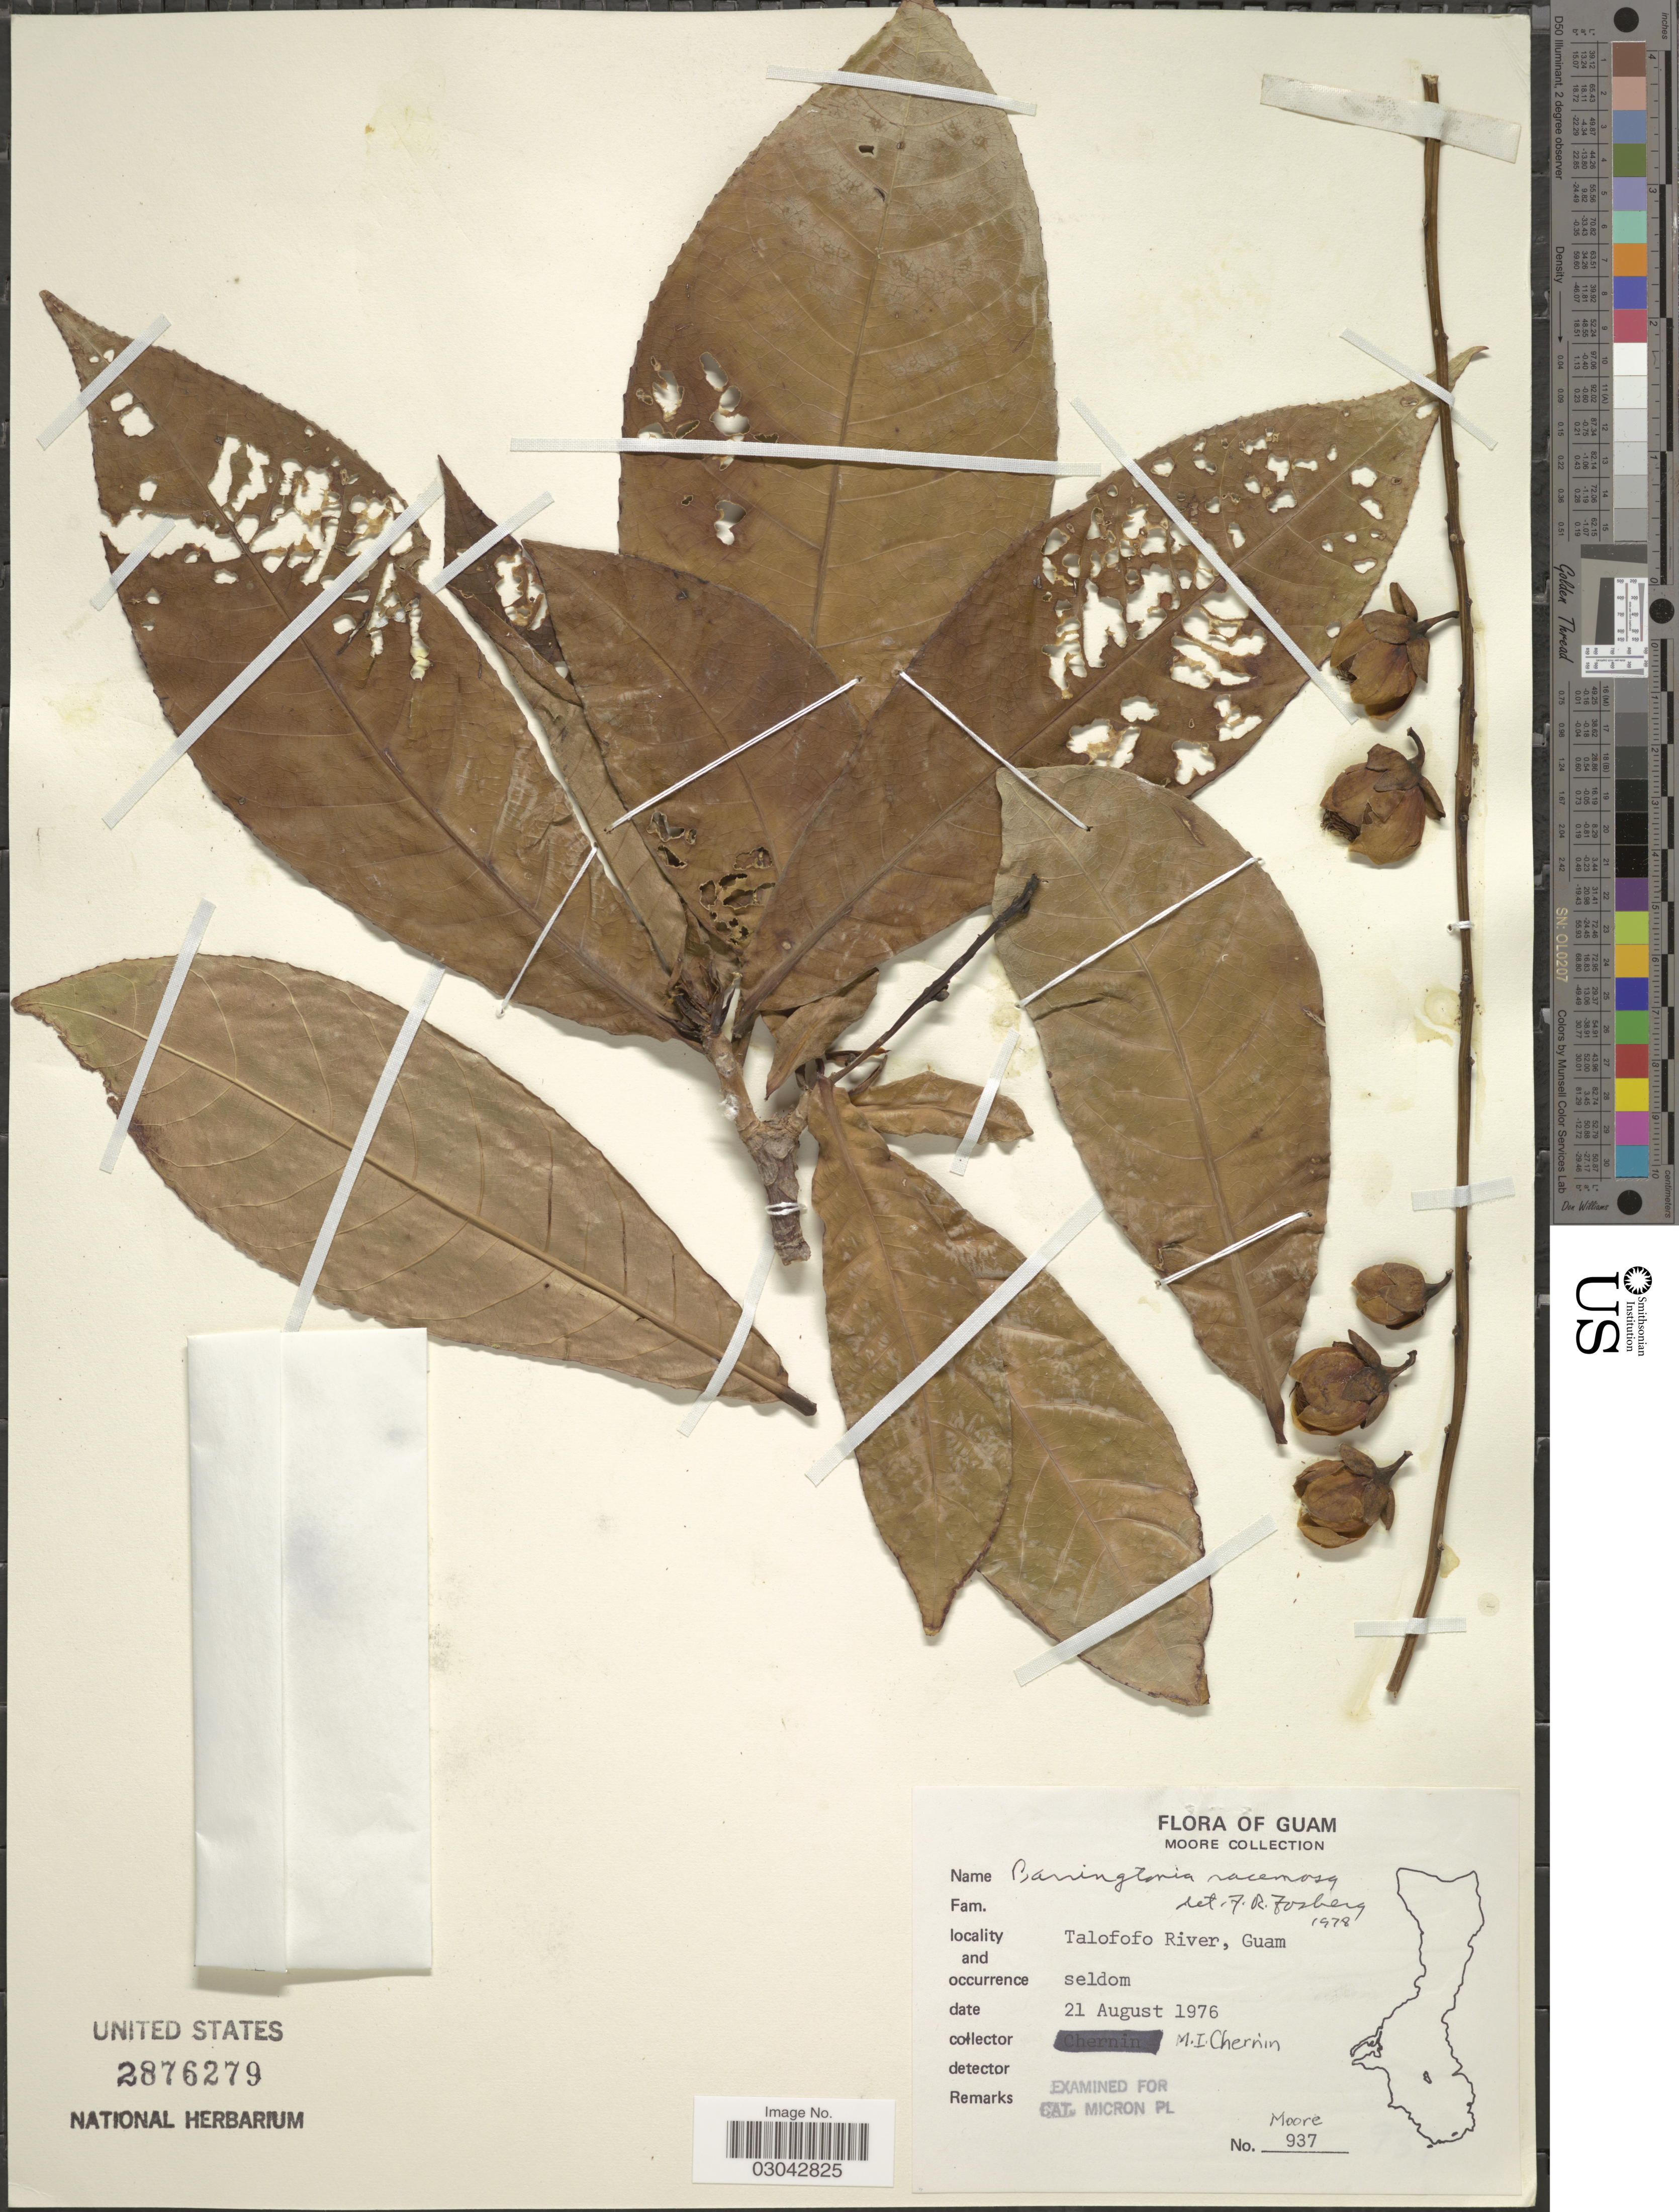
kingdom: Plantae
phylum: Tracheophyta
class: Magnoliopsida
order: Ericales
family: Lecythidaceae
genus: Barringtonia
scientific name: Barringtonia racemosa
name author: (L.) Spreng.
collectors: M. Chernin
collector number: Moore?937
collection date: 1976-08-21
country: Guam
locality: Talofofo River.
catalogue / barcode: US 2876279